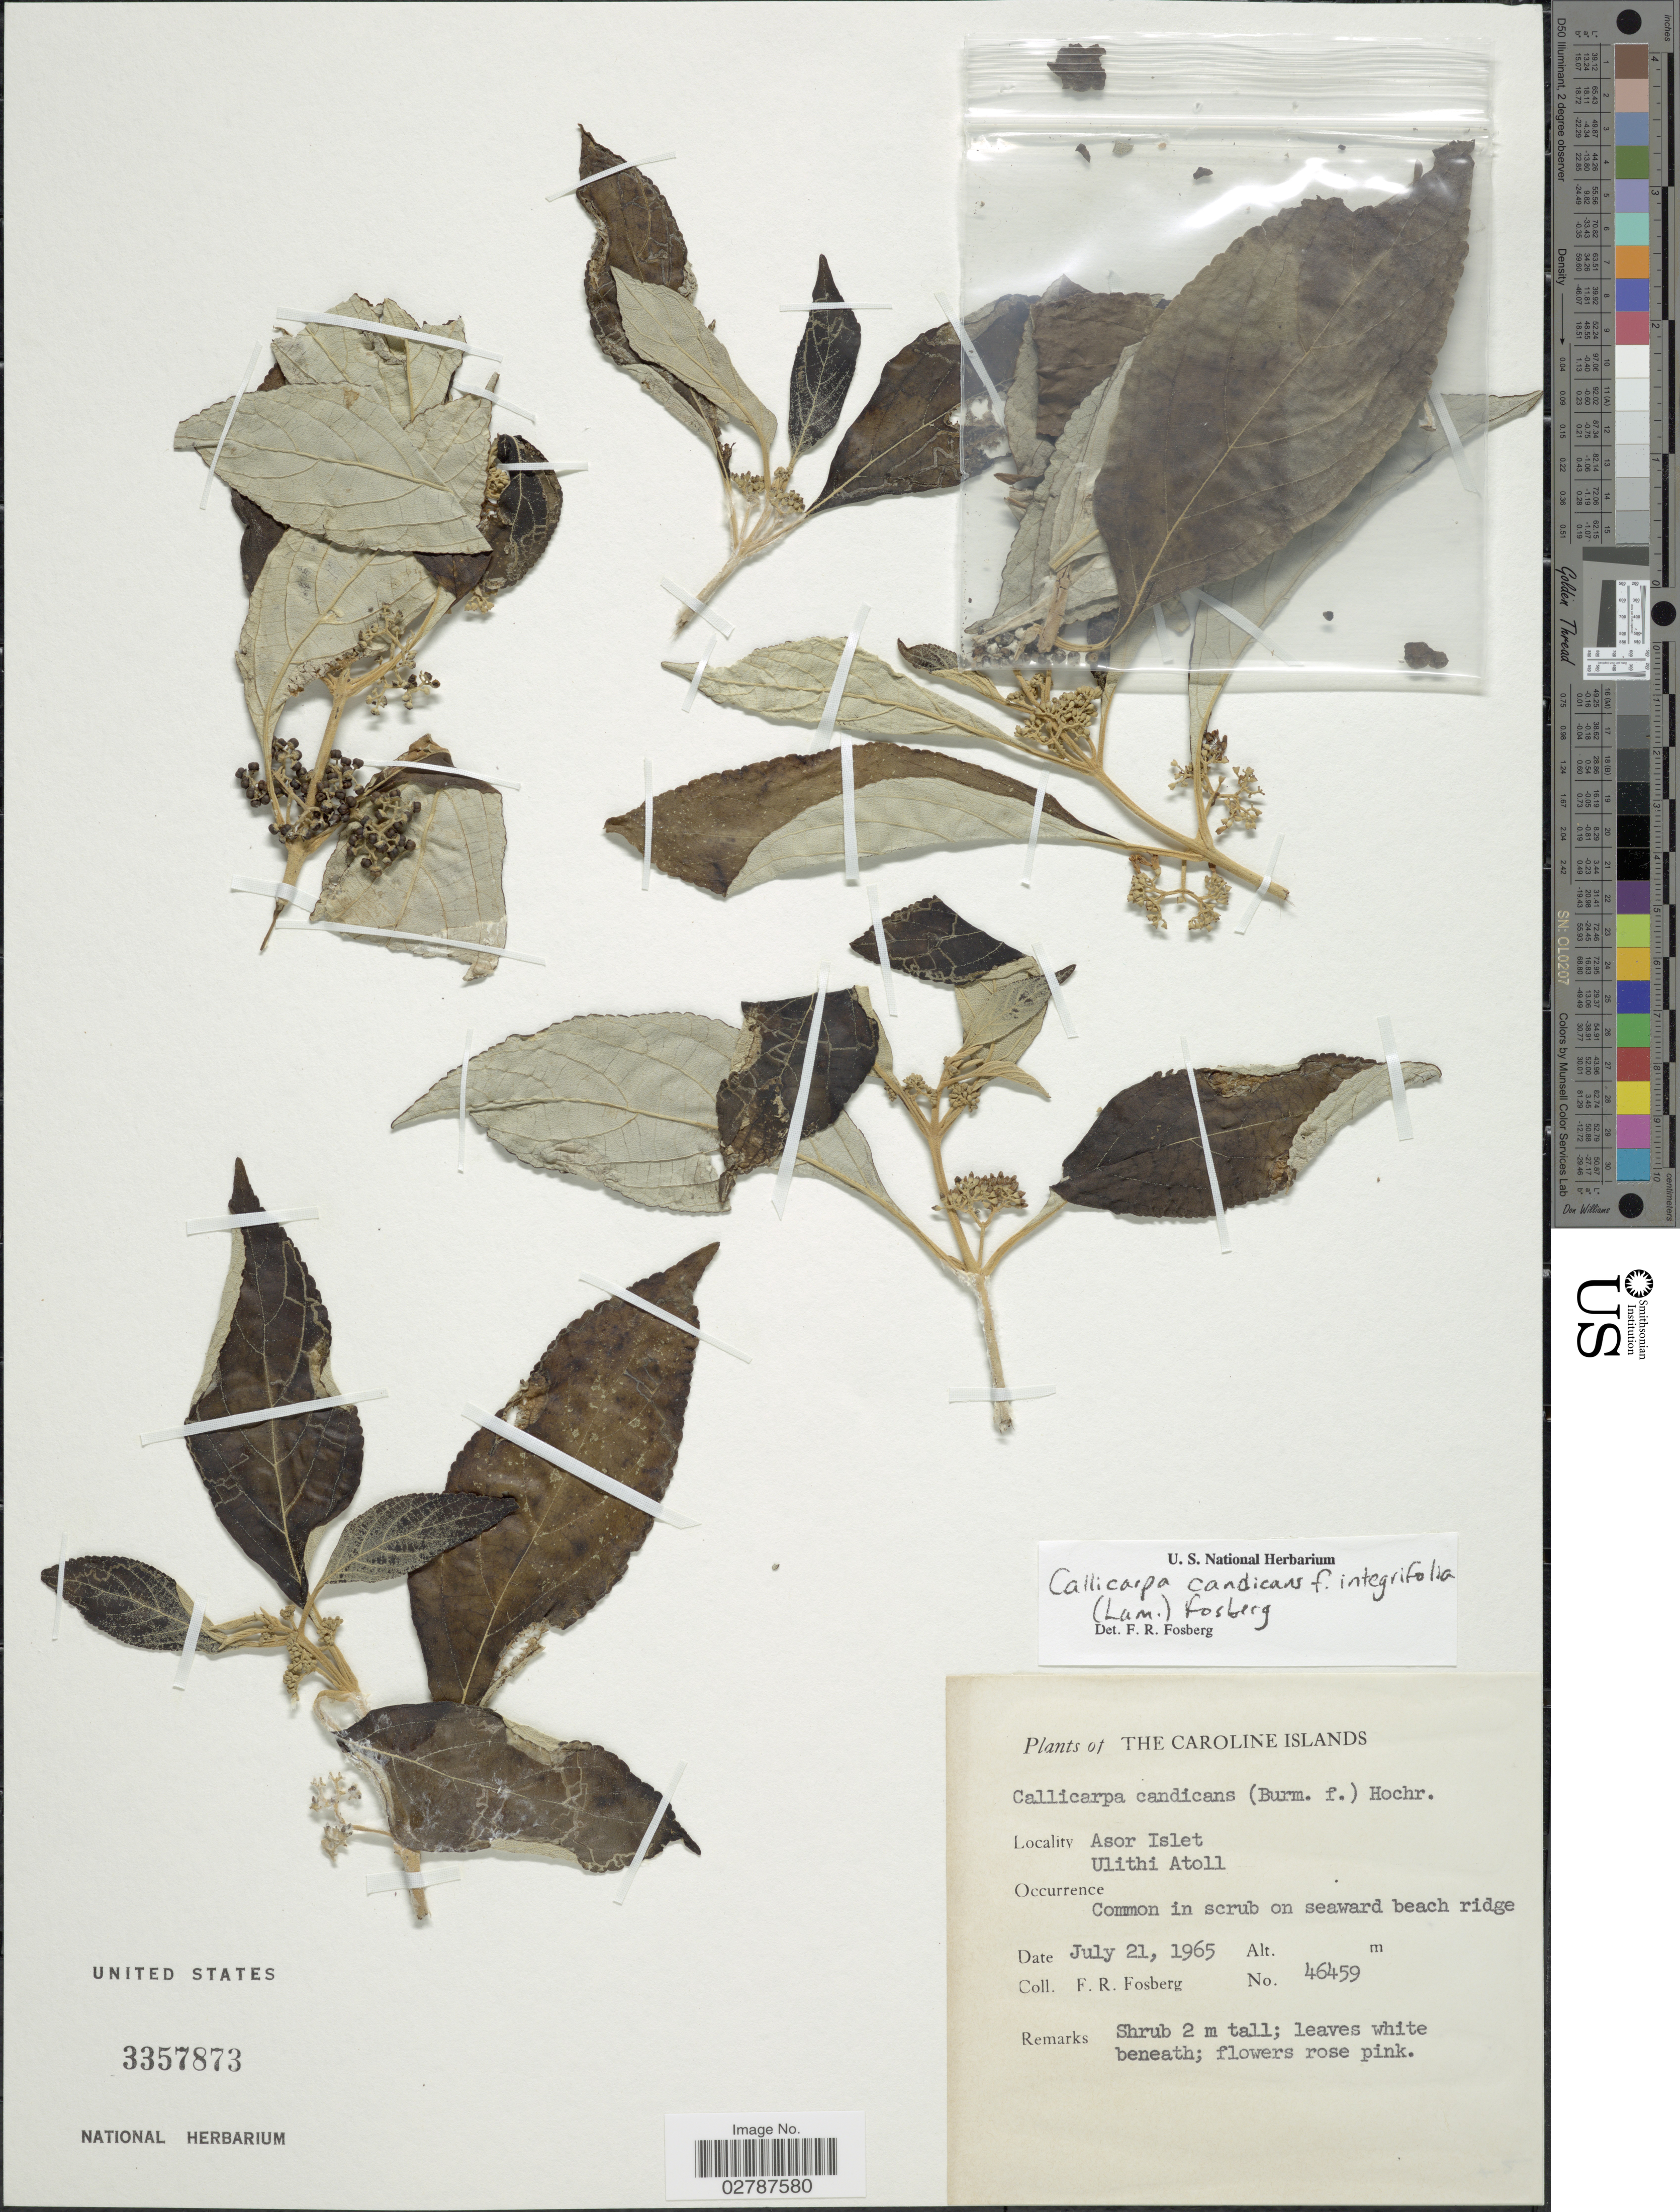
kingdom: Plantae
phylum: Tracheophyta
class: Magnoliopsida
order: Lamiales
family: Lamiaceae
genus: Callicarpa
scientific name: Callicarpa candicans var. integrifolia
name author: (Lam.) Fosberg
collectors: F. R. Fosberg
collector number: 46459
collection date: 1965-07-21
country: Micronesia, Federated States of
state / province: Yap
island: Ulithi Atoll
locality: The Caroline Islands. Asor Islet. Ulithi Atoll.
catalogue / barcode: US 3357873